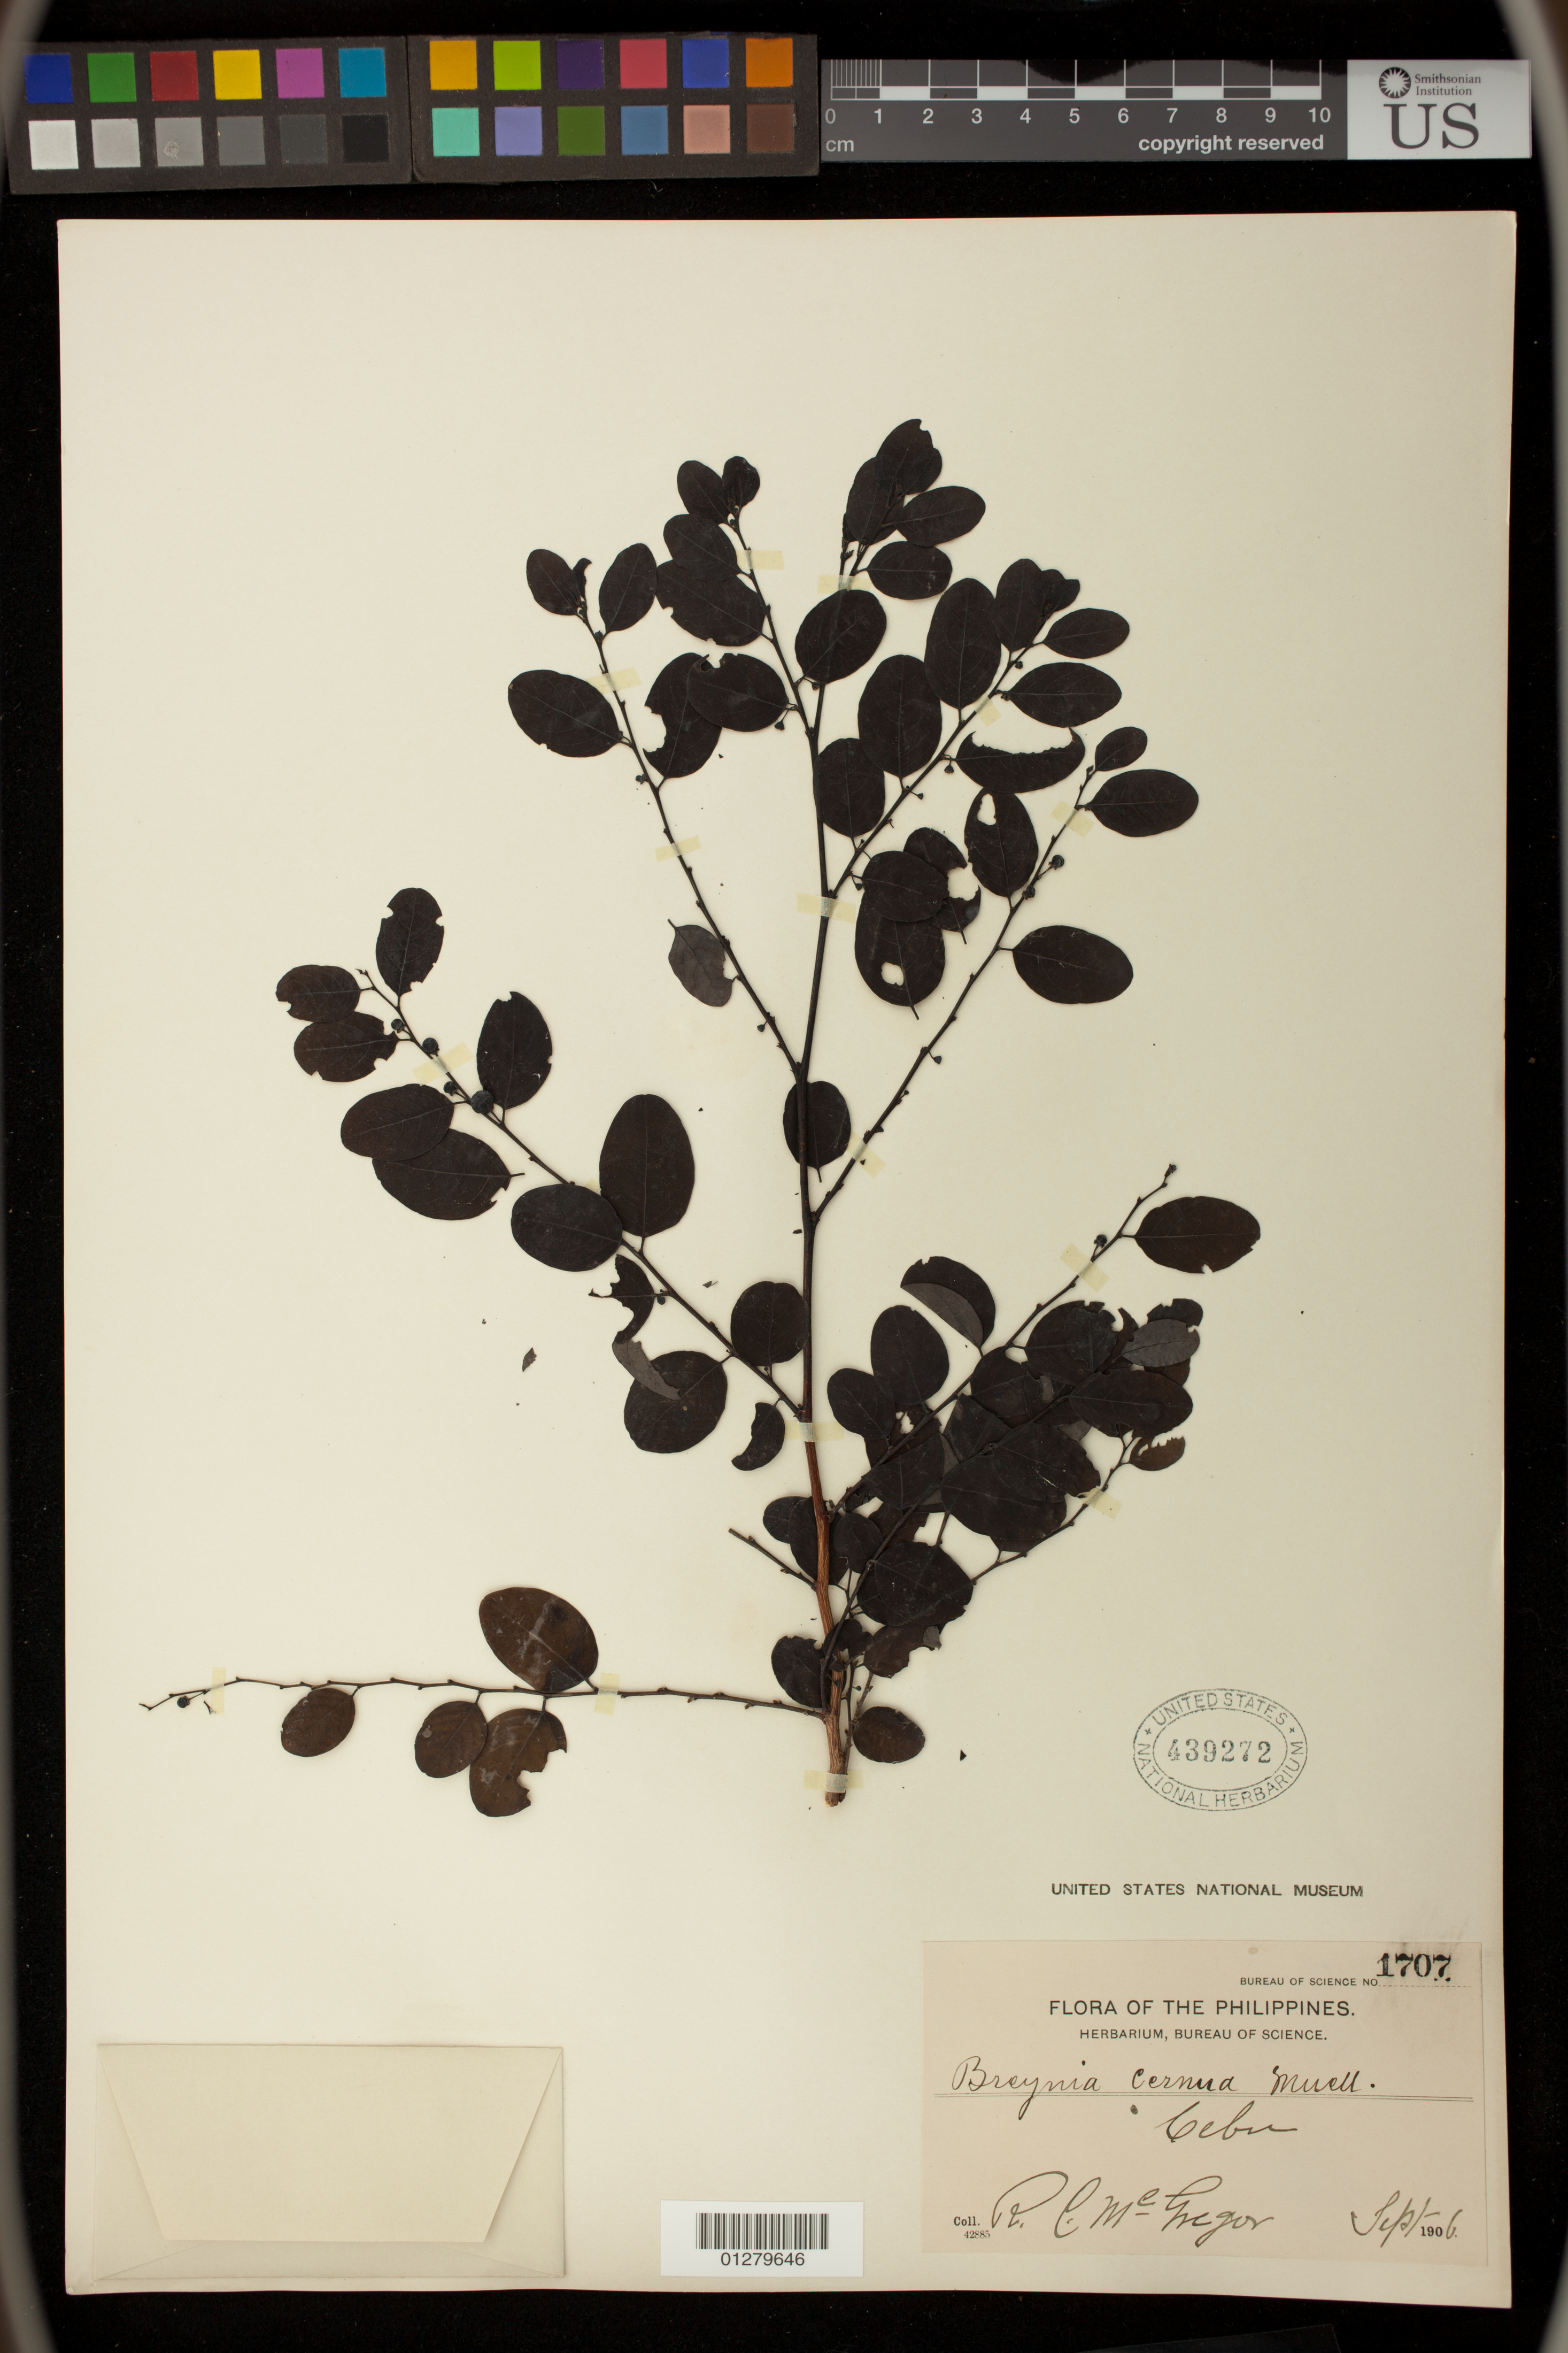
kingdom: Plantae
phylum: Tracheophyta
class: Magnoliopsida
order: Malpighiales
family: Phyllanthaceae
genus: Breynia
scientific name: Breynia cernua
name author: (Poir.) Müll. Arg.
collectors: R. C. McGregor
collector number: Bur. Sci. 1707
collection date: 1906-09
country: Philippines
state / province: Central Visayas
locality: Cebu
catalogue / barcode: US 439272